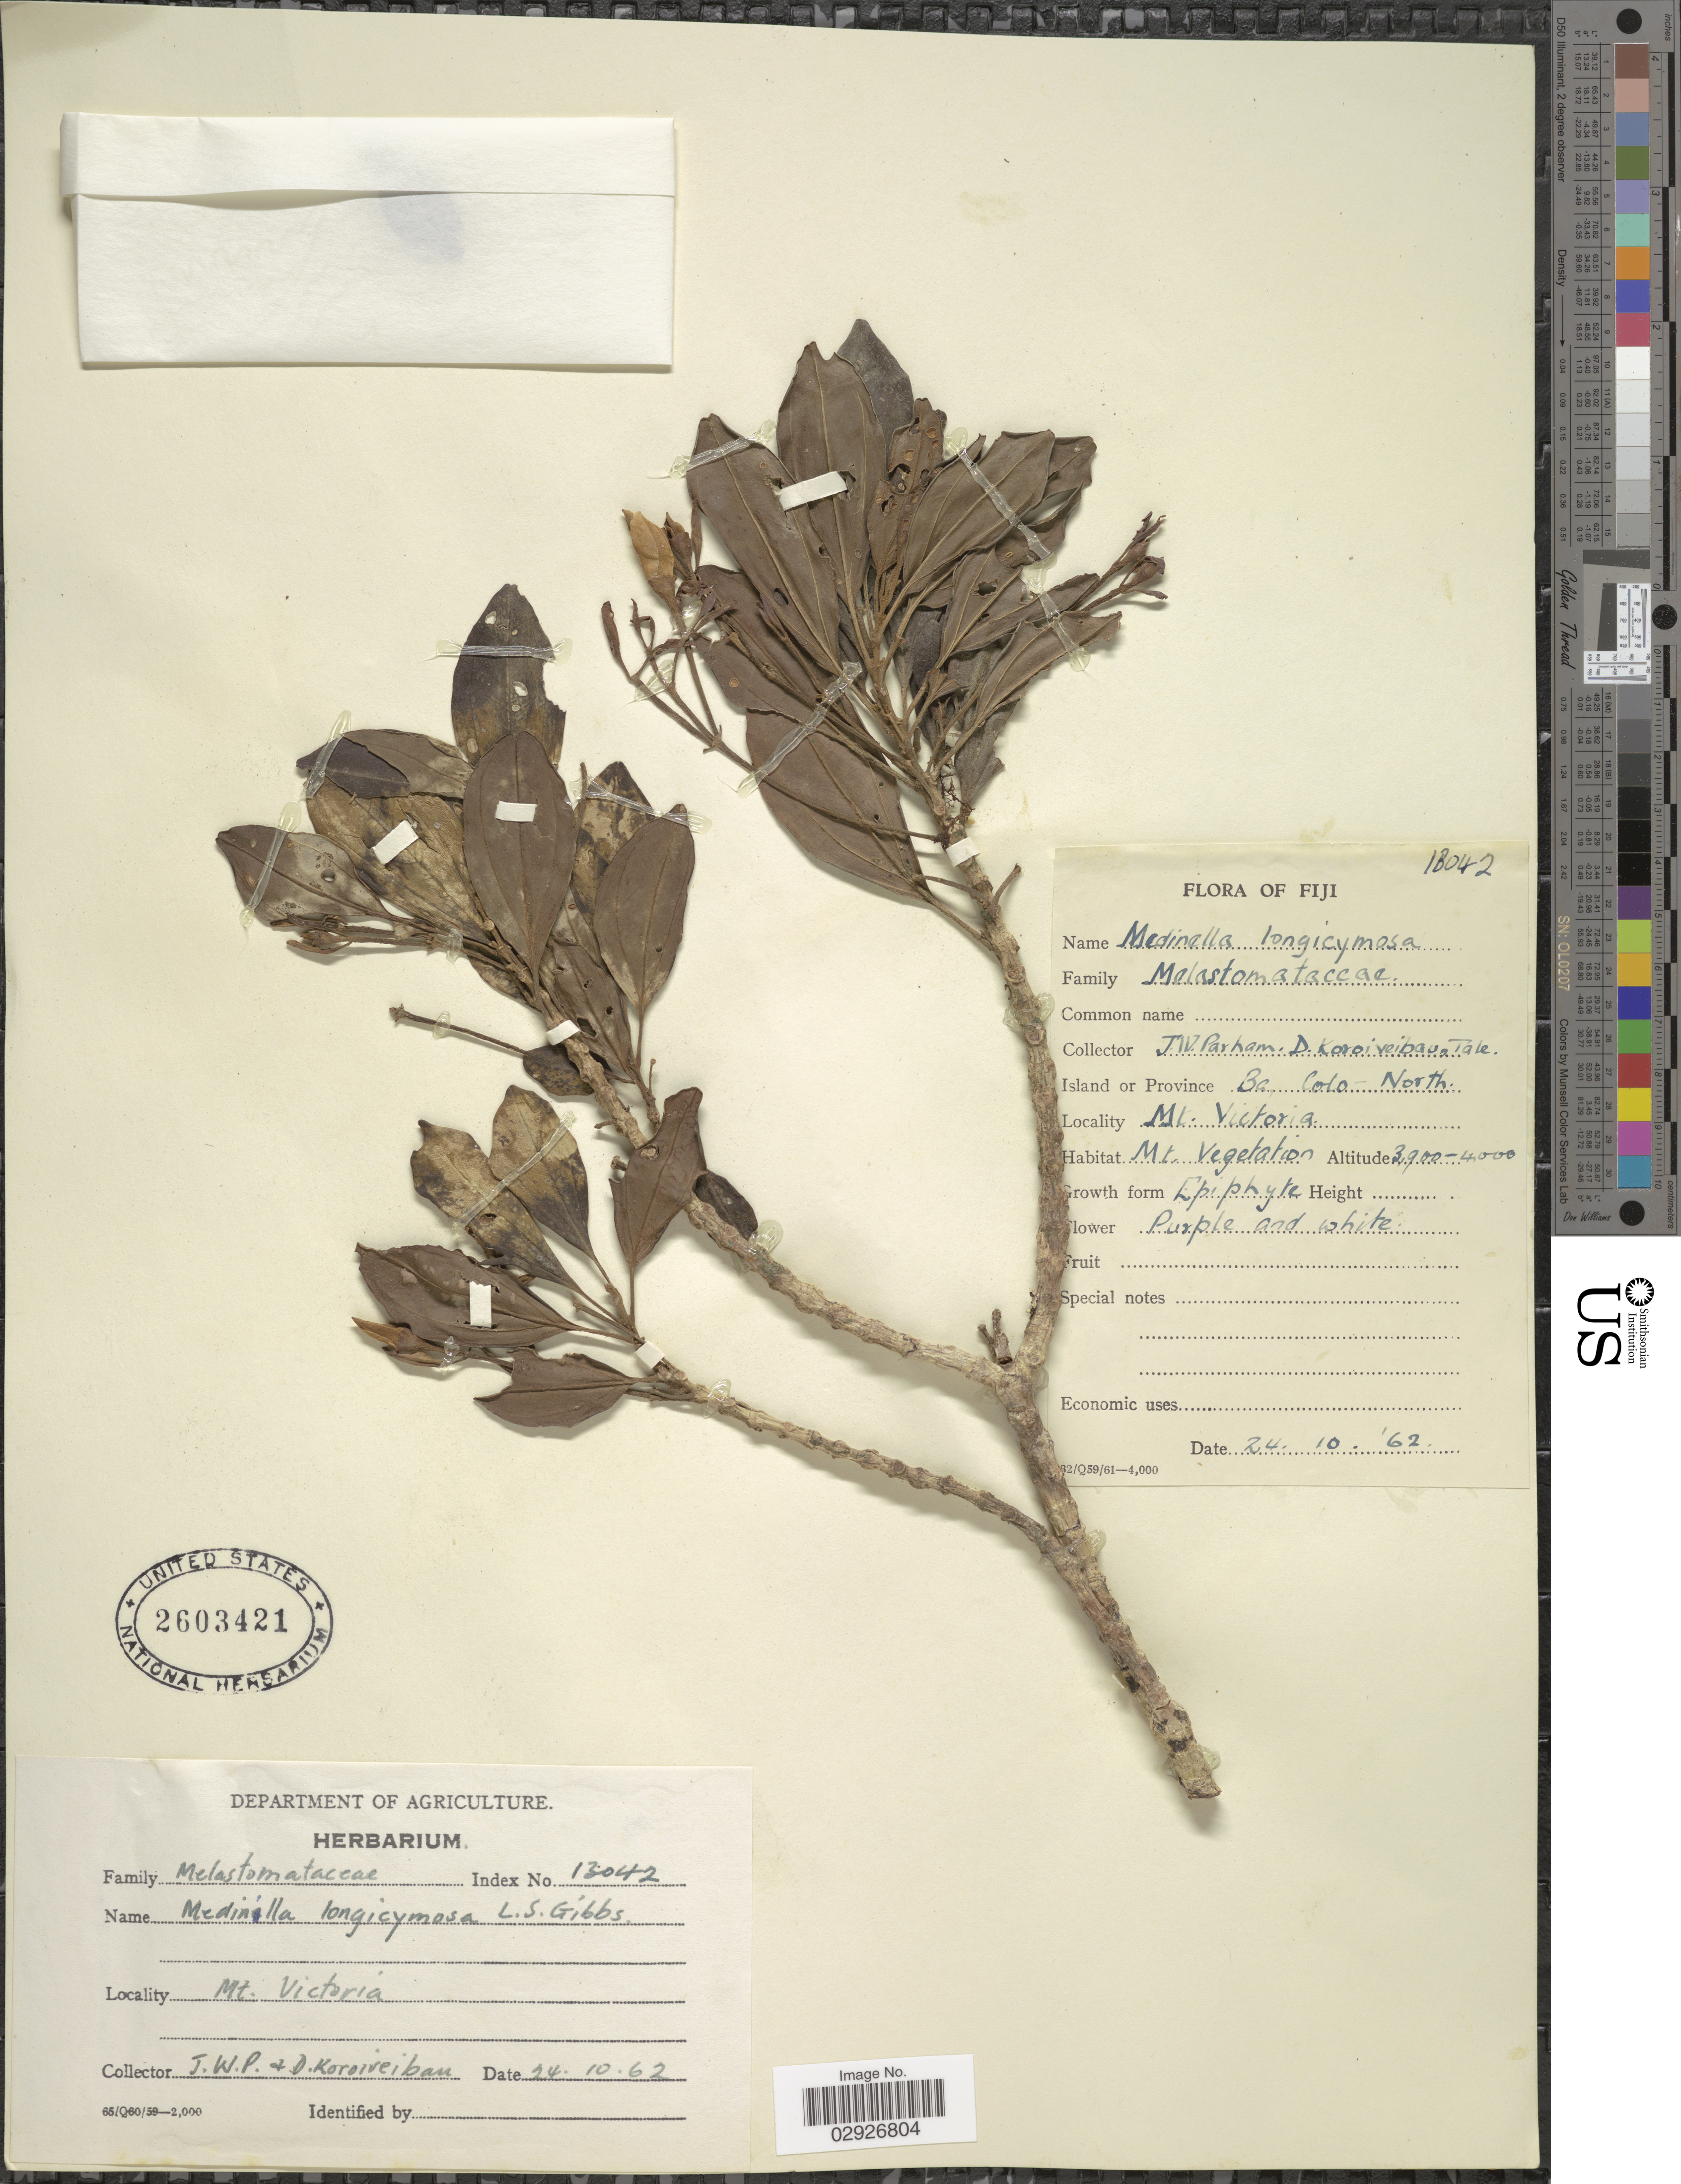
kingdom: Plantae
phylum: Tracheophyta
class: Magnoliopsida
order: Myrtales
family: Melastomataceae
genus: Medinilla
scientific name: Medinilla longicymosa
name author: Gibbs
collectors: J. Parham & D. Koroiveibau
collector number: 18042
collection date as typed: Transcribed d/m/y: 24/10/62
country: Fiji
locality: Island or Province Ba. Colo-North. Mt. Victoria.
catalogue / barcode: US 2603421